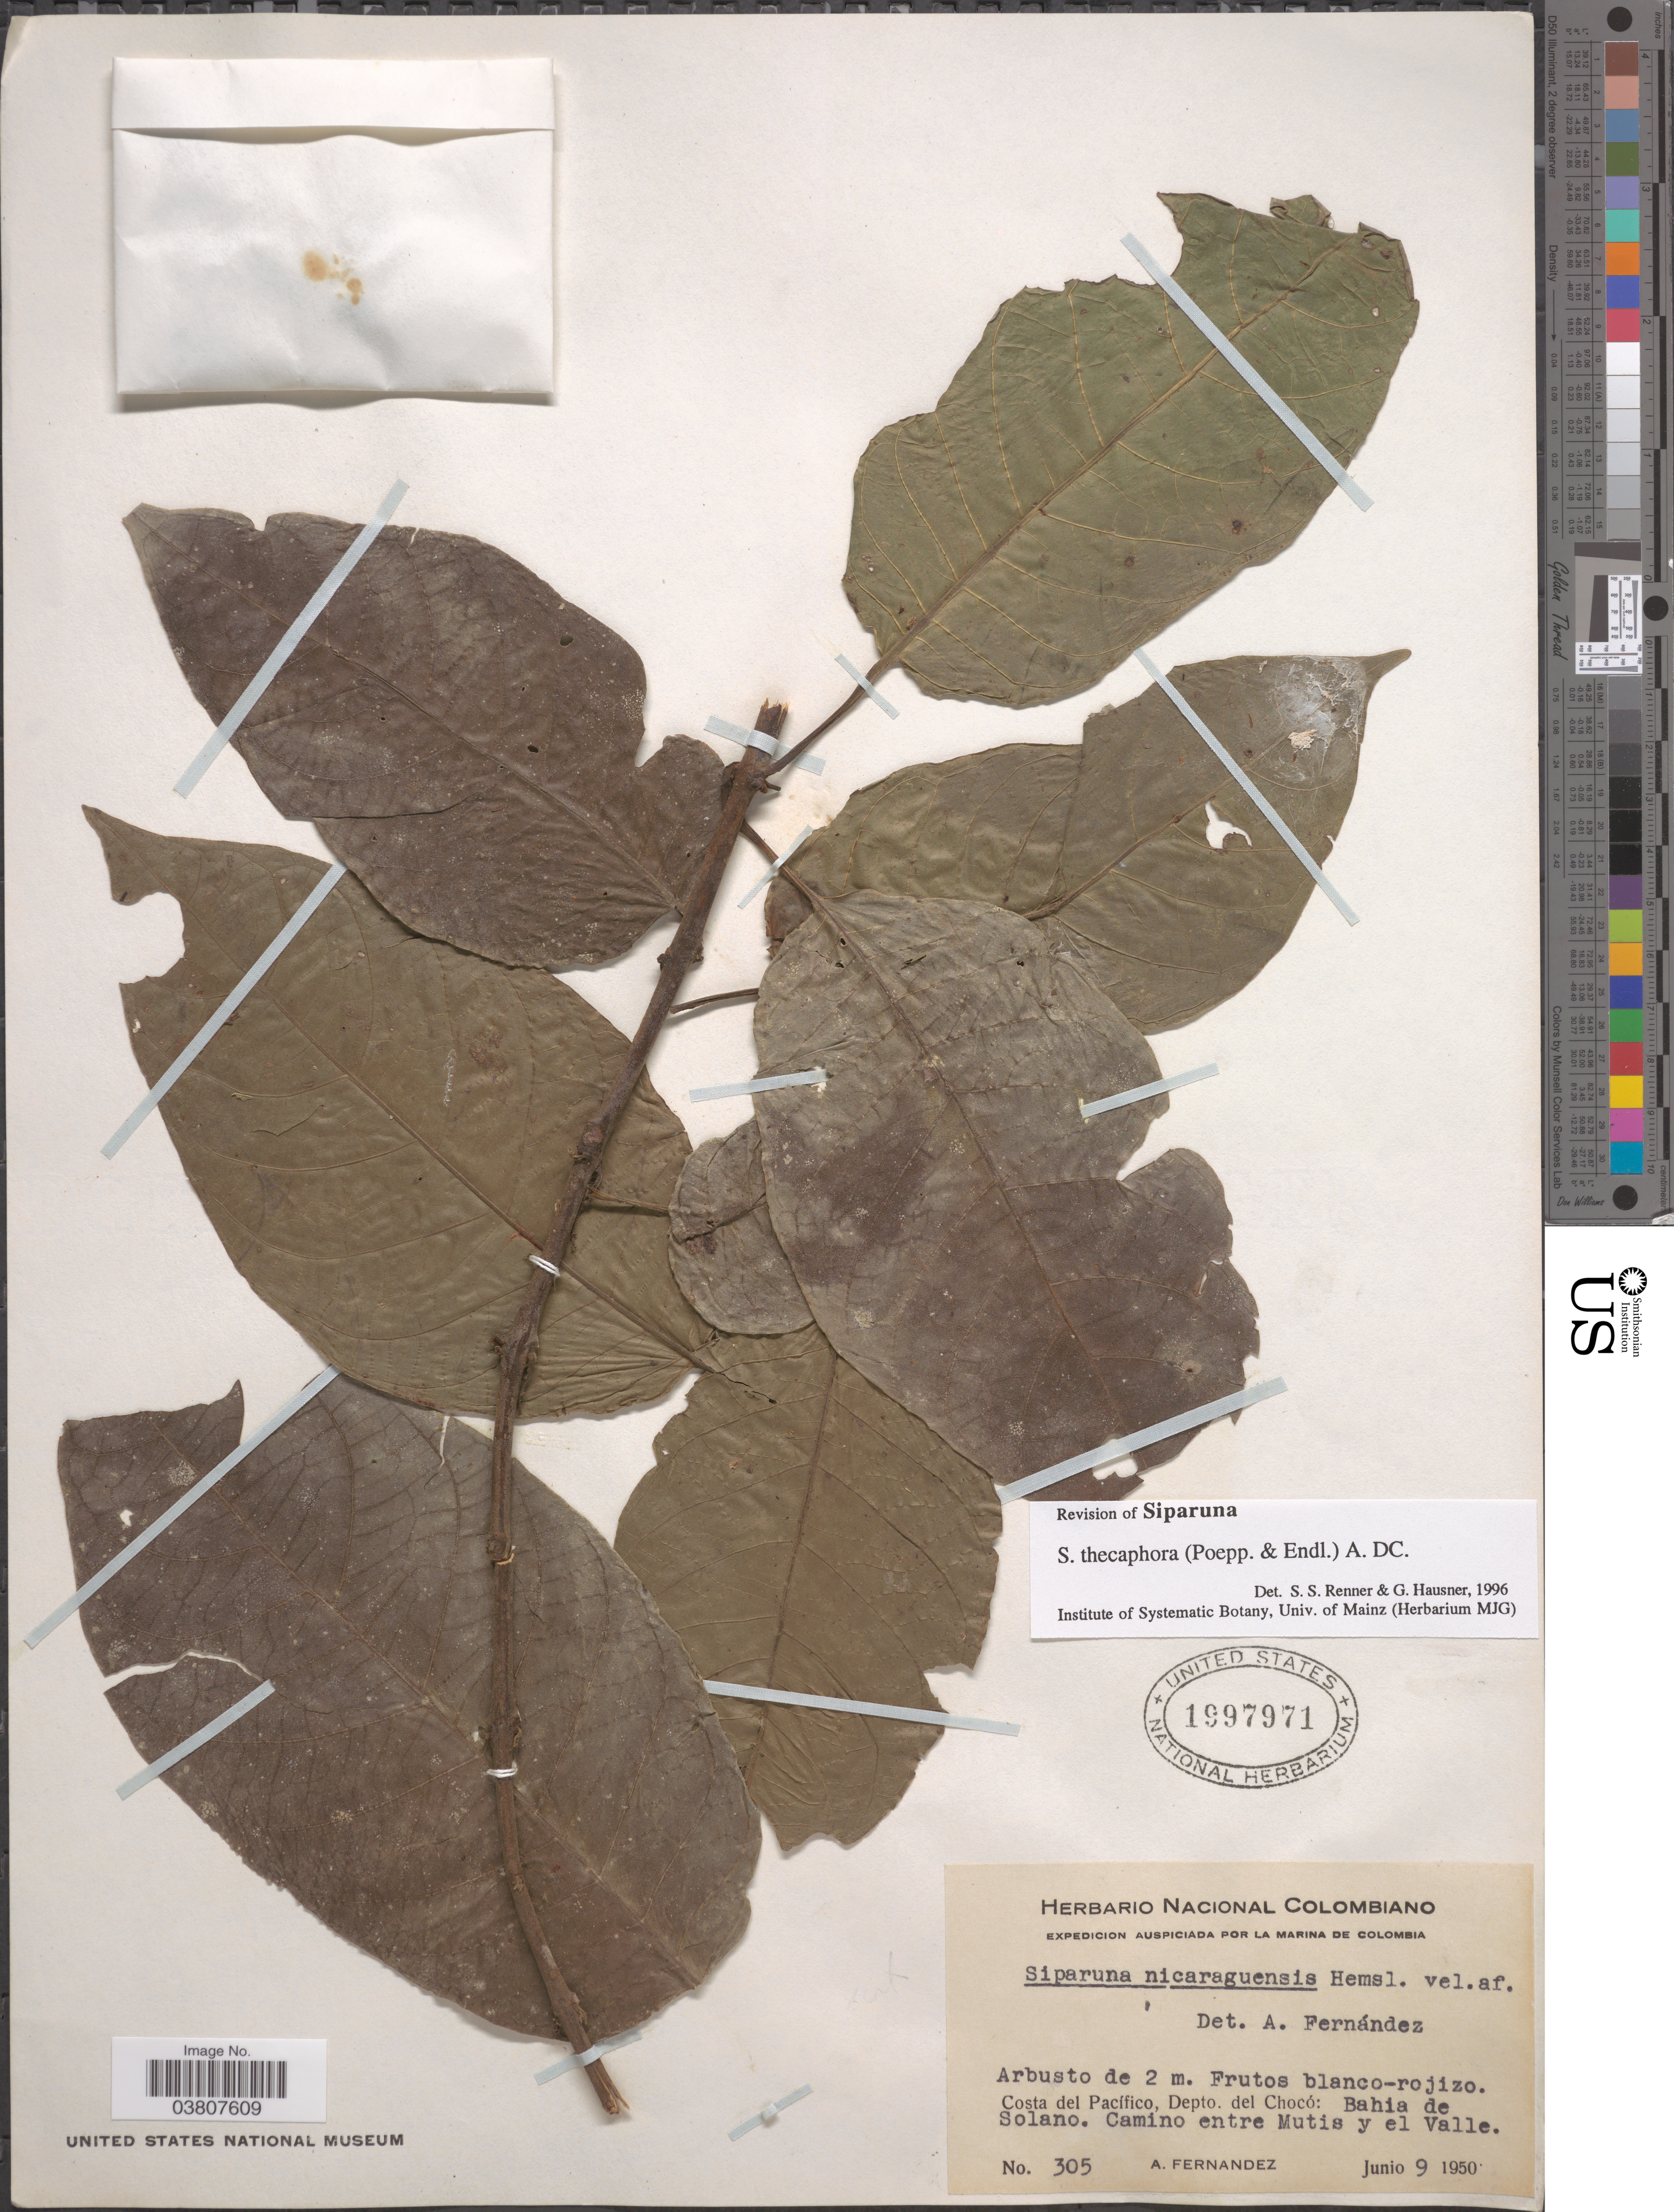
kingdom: Plantae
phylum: Tracheophyta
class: Magnoliopsida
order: Laurales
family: Siparunaceae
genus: Siparuna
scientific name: Siparuna thecaphora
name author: (Poepp. & Endl.) A. DC.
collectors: A. Fernandez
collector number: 305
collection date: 1950-06-09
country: Colombia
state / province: Chocó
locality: Costa del Pacífico, Depto. del Chocó: Bahia de Solano. Camino entre Mutis y el Valle.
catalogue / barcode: US 1997971